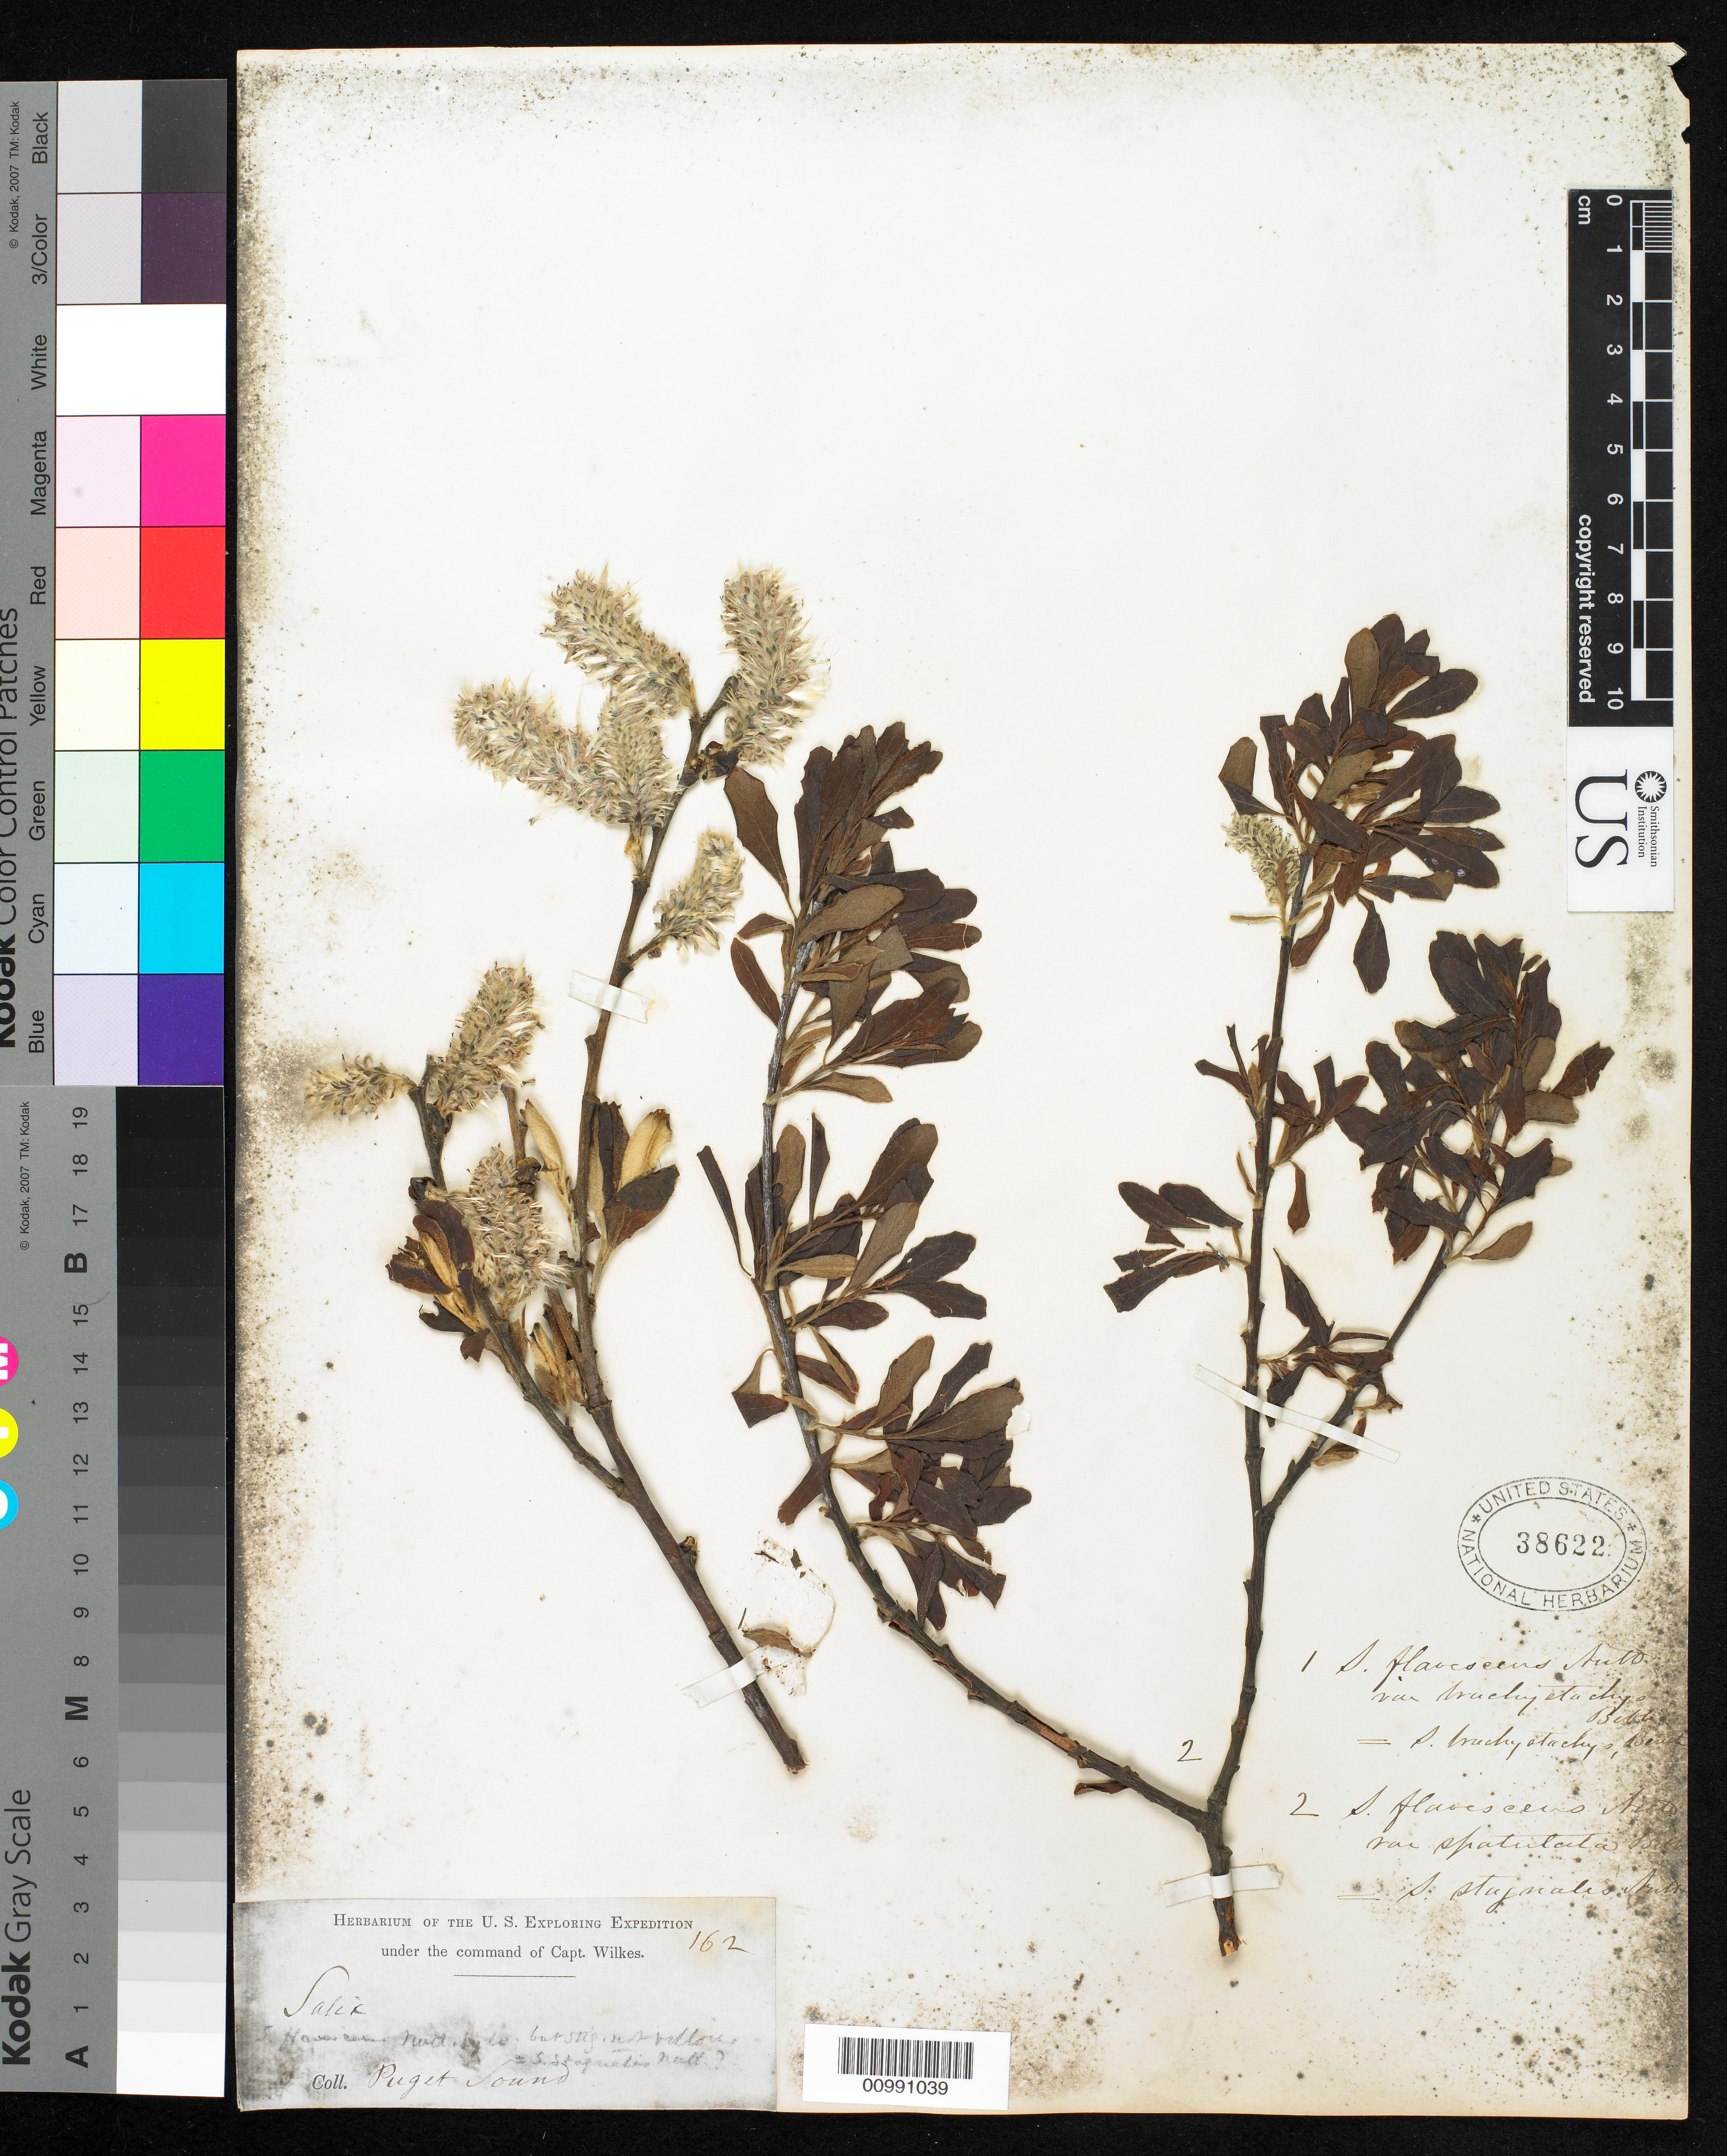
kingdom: Plantae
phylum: Tracheophyta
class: Magnoliopsida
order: Malpighiales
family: Salicaceae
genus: Salix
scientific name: Salix scouleriana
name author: Barratt ex Hook.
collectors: Wilkes Explor. Exped.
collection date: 1838/1842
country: United States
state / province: Washington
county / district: King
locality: Puget Sound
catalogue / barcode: US 38622